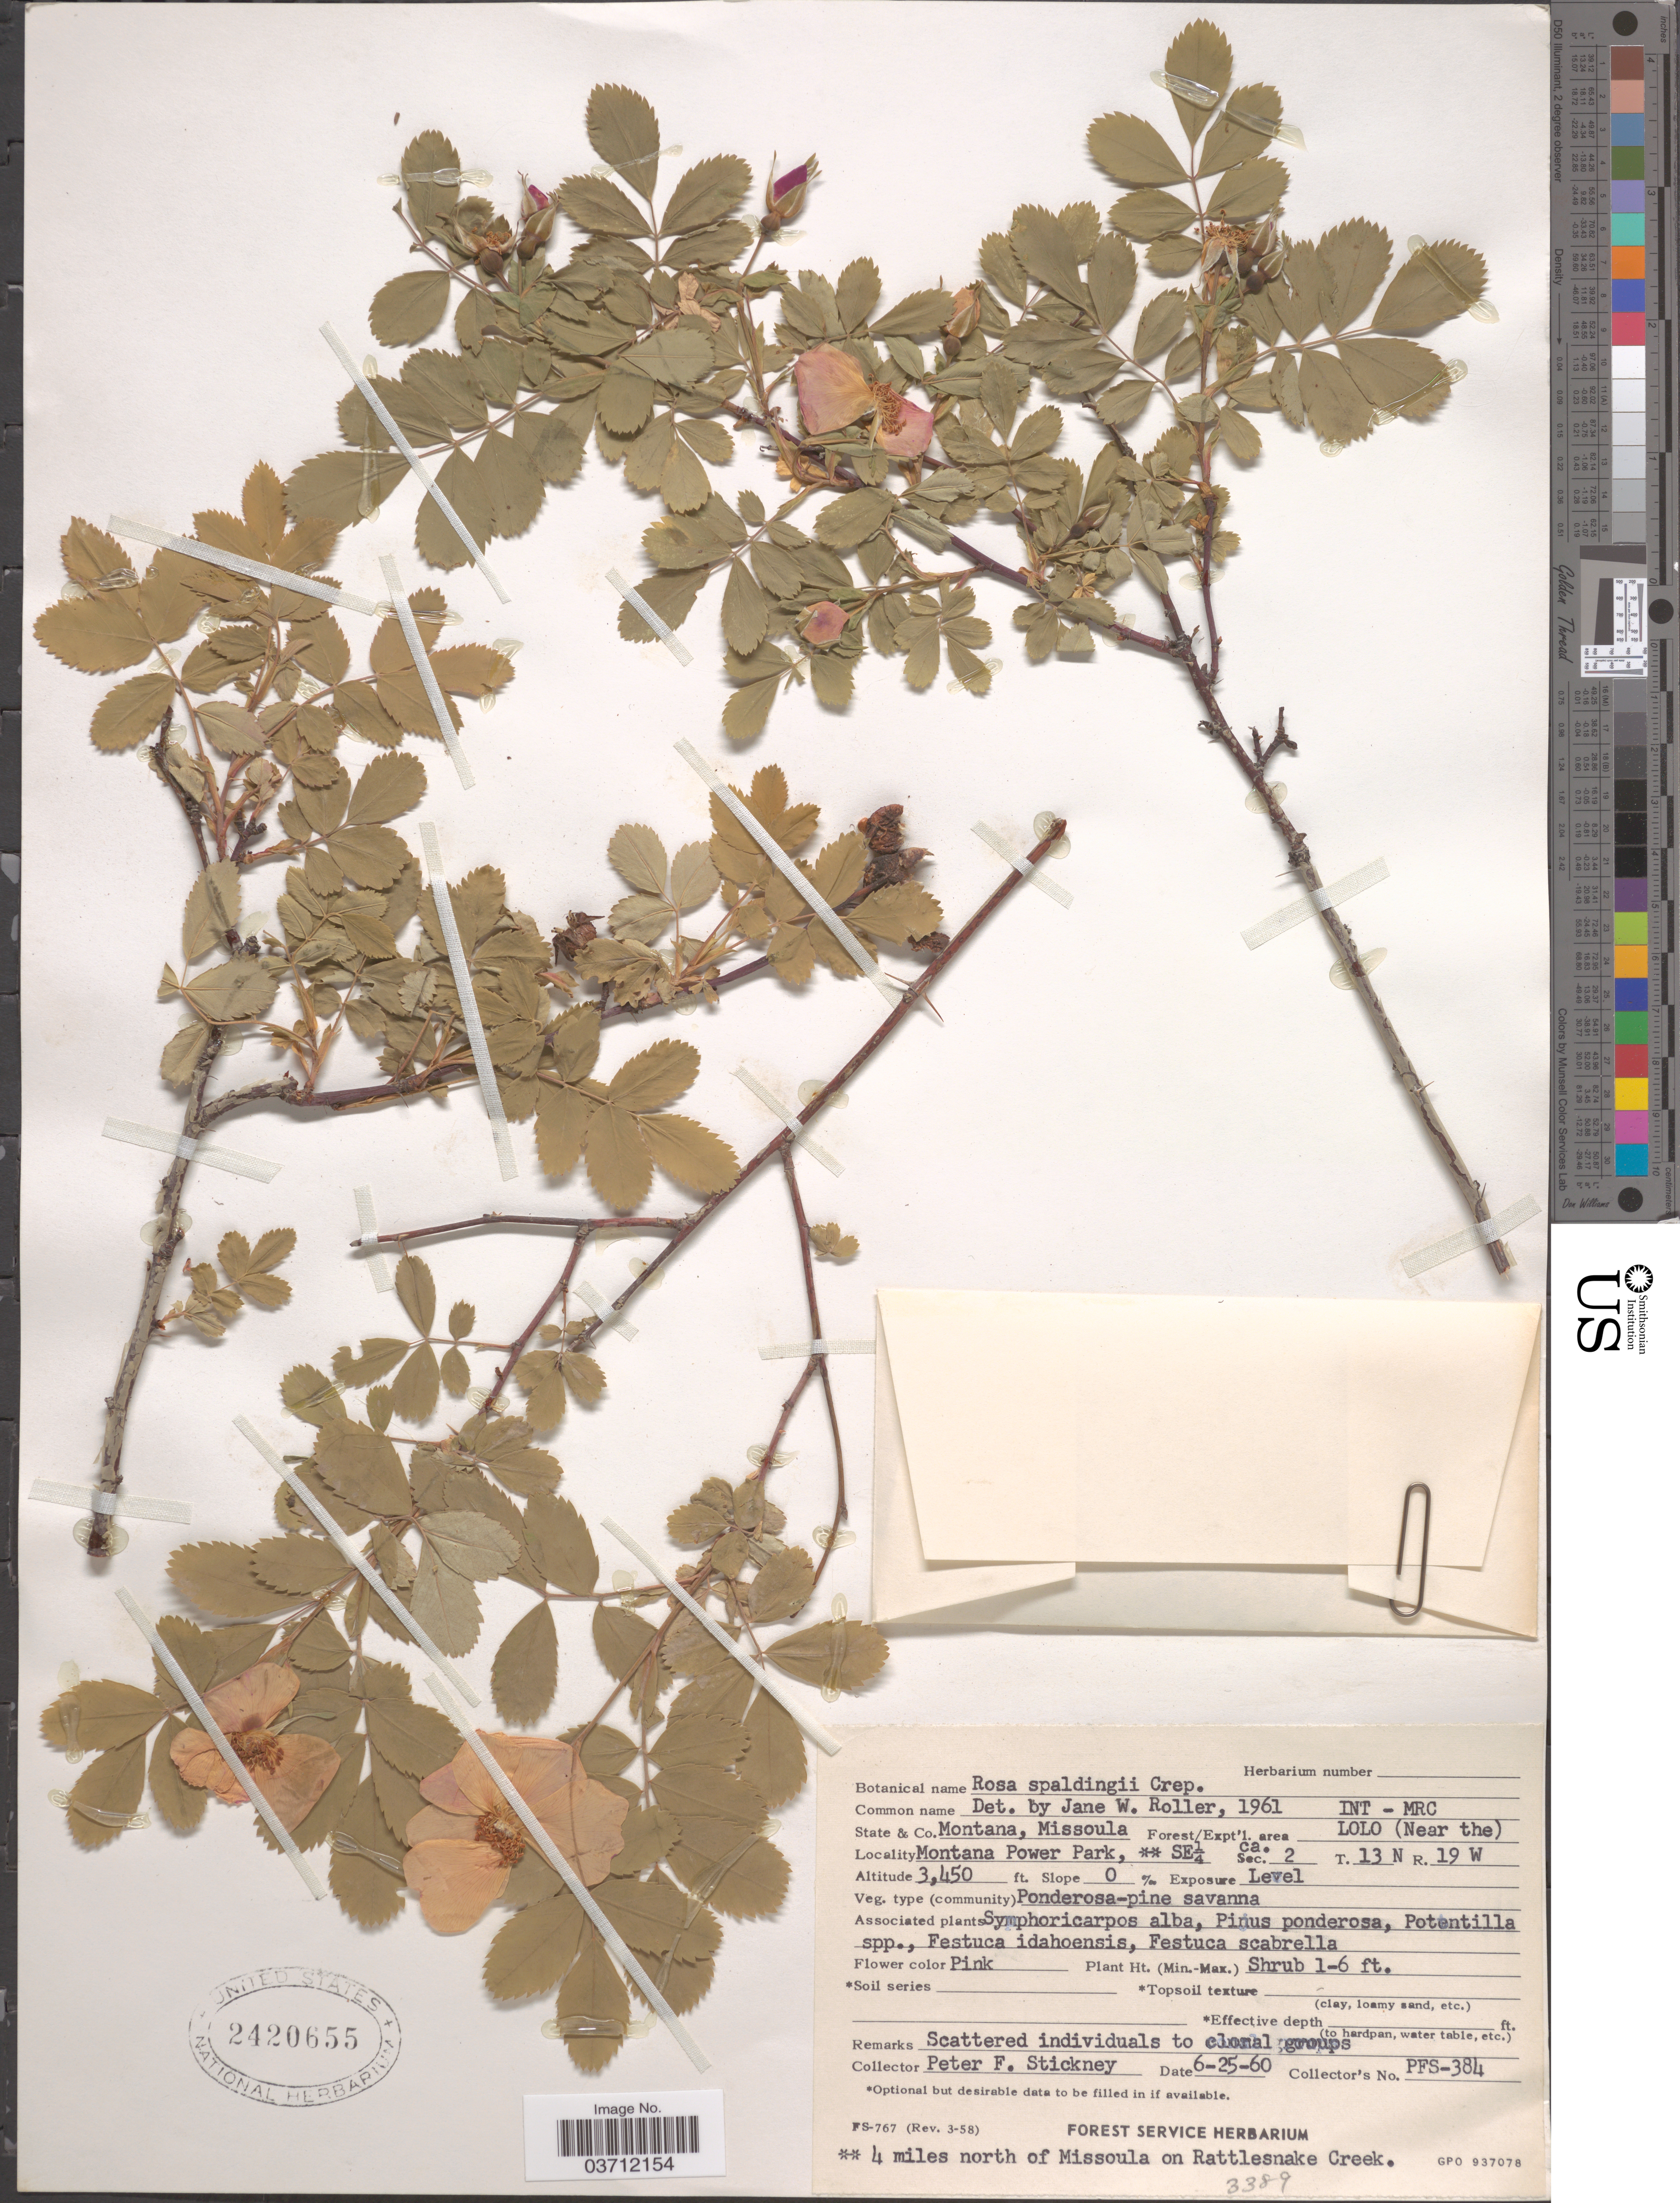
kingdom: Plantae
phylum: Tracheophyta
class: Magnoliopsida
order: Rosales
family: Rosaceae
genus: Rosa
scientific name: Rosa spaldingii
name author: Crép. ex Rydb.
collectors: P. Stickney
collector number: PFS-384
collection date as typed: Transcribed d/m/y: 25/6/60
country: United States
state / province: Montana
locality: Missoula Co. Lolo (Near the). Montana Power Park, SE¼ Sec. 2 T. 13 N R. 19 W. 4 miles north of Missoula on Rattlesnake Creek.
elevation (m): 1052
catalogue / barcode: US 2420655